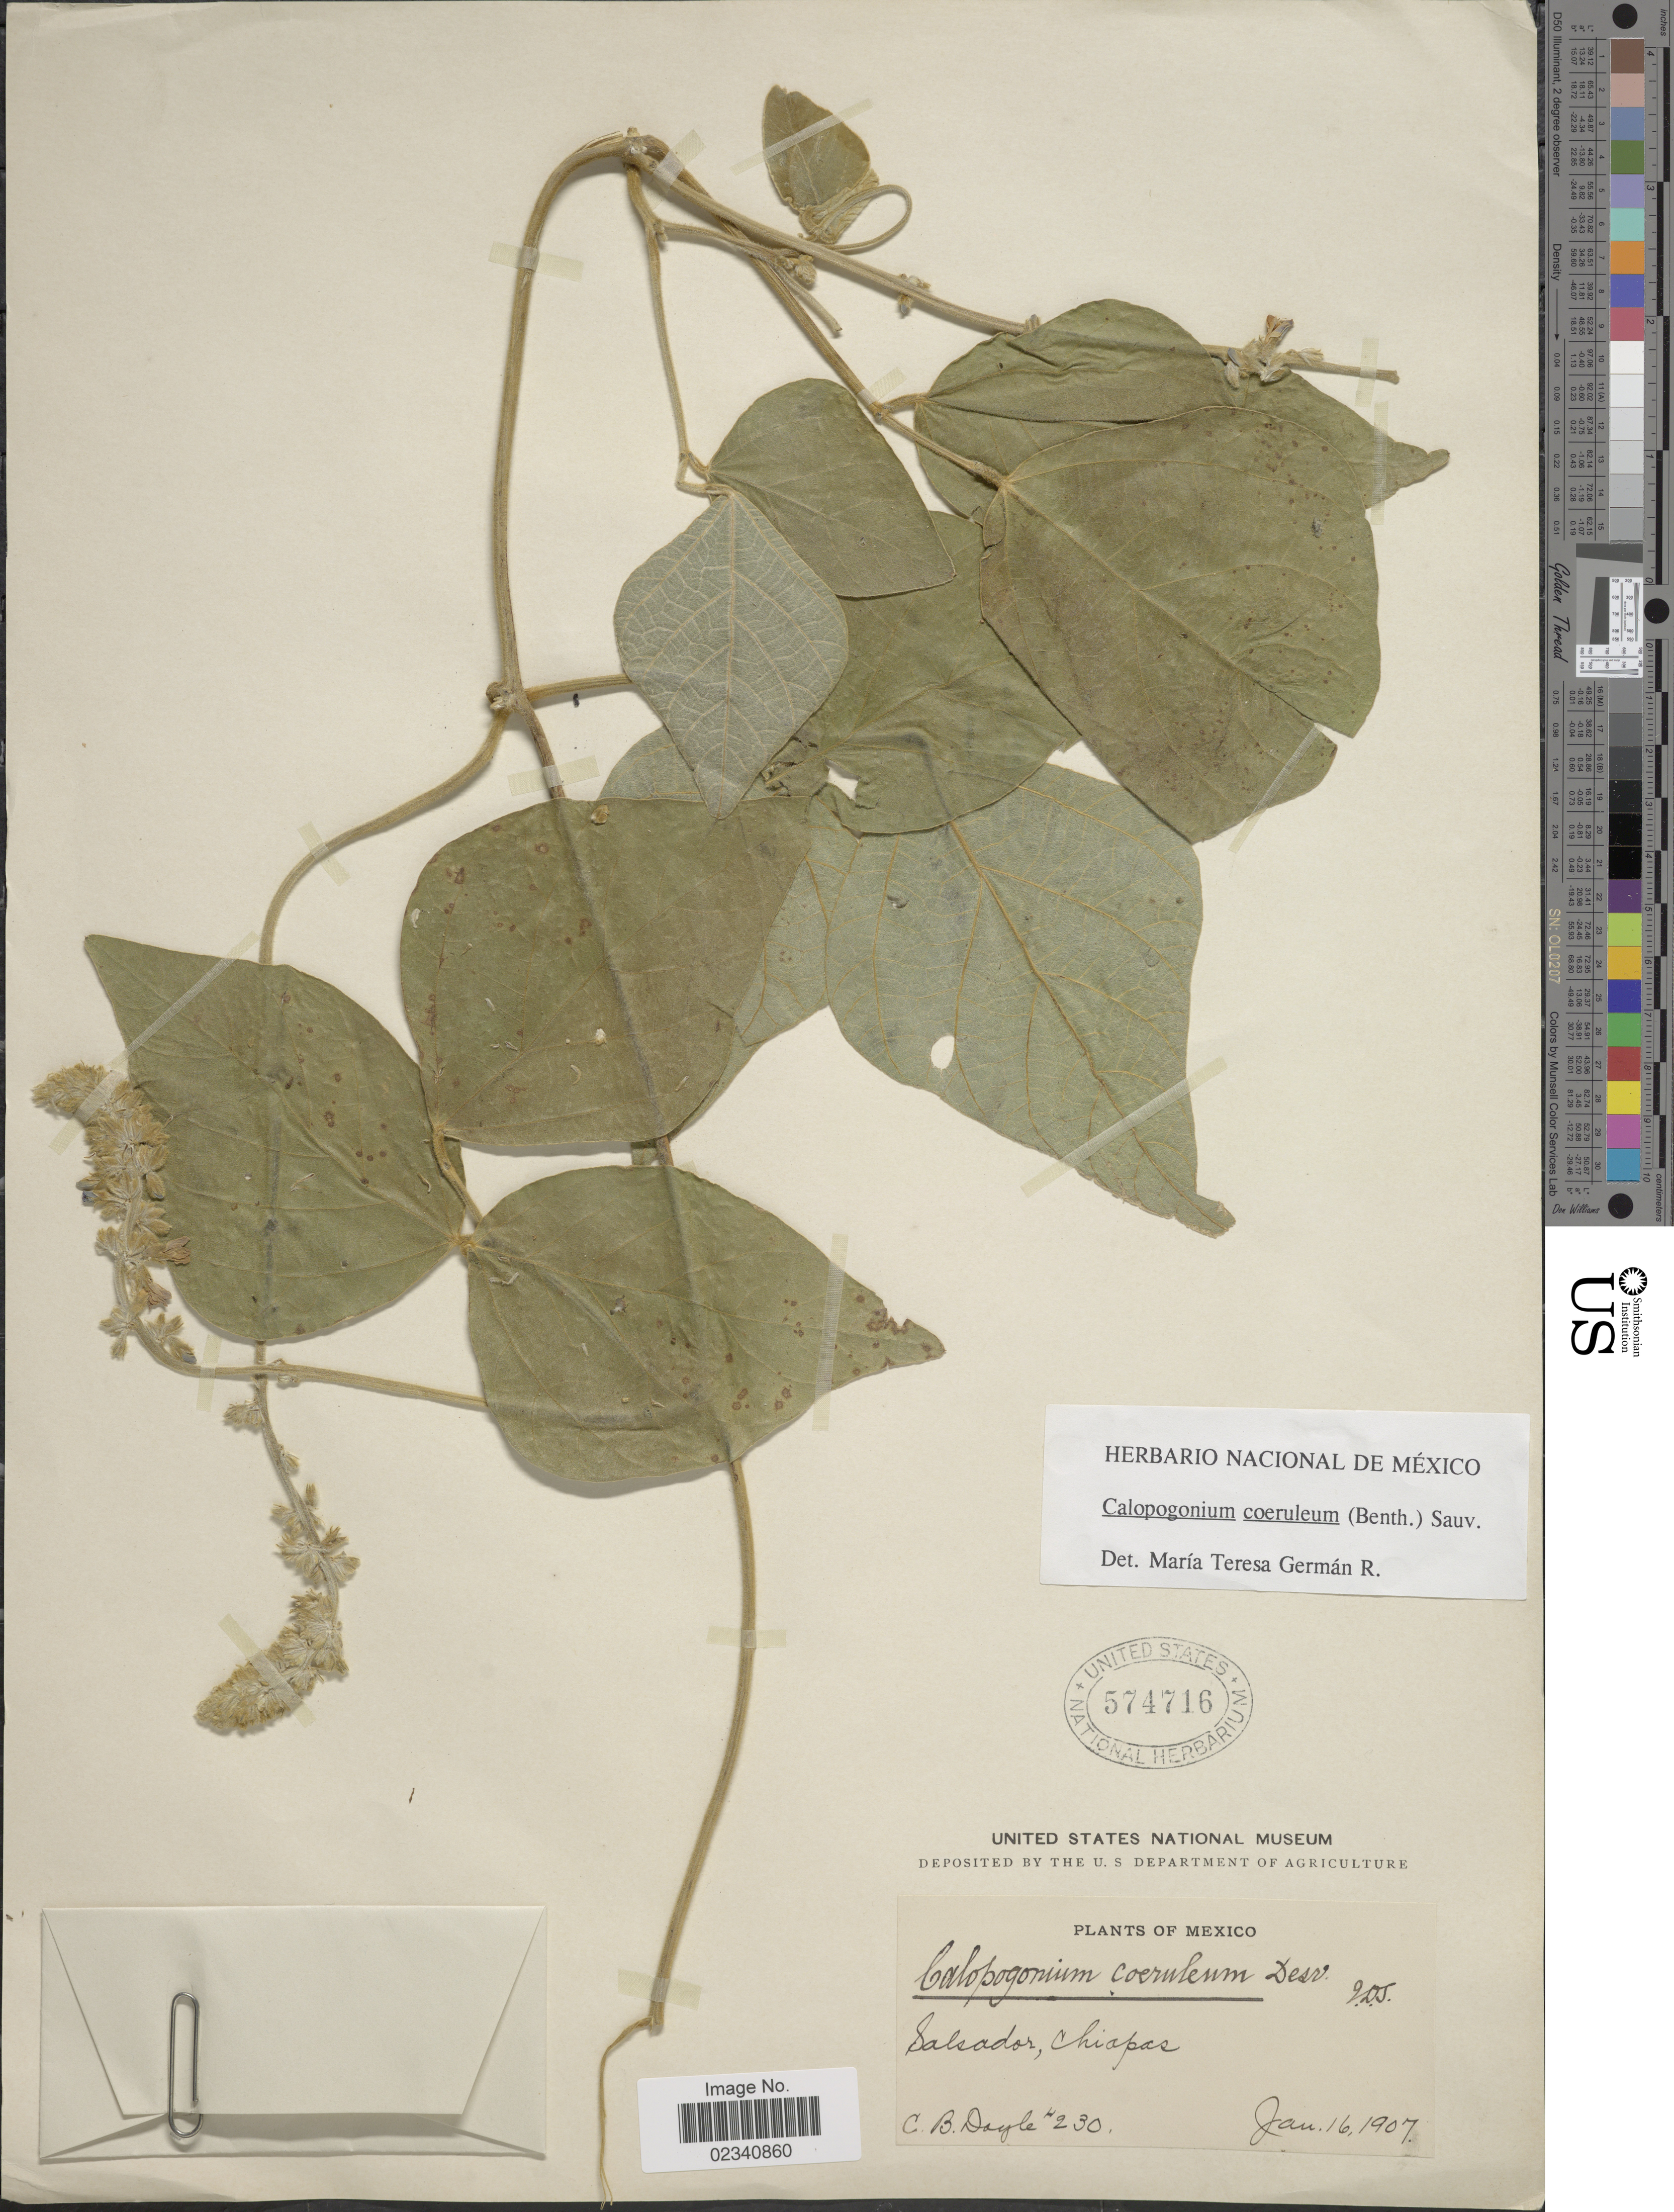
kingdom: Plantae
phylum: Tracheophyta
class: Magnoliopsida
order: Fabales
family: Fabaceae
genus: Calopogonium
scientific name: Calopogonium caeruleum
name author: (Benth.) C. Wright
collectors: C. Doyle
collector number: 230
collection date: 1907-01-16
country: Mexico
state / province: Chiapas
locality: Salsador, Chiapas, Mexico.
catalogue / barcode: US 574716